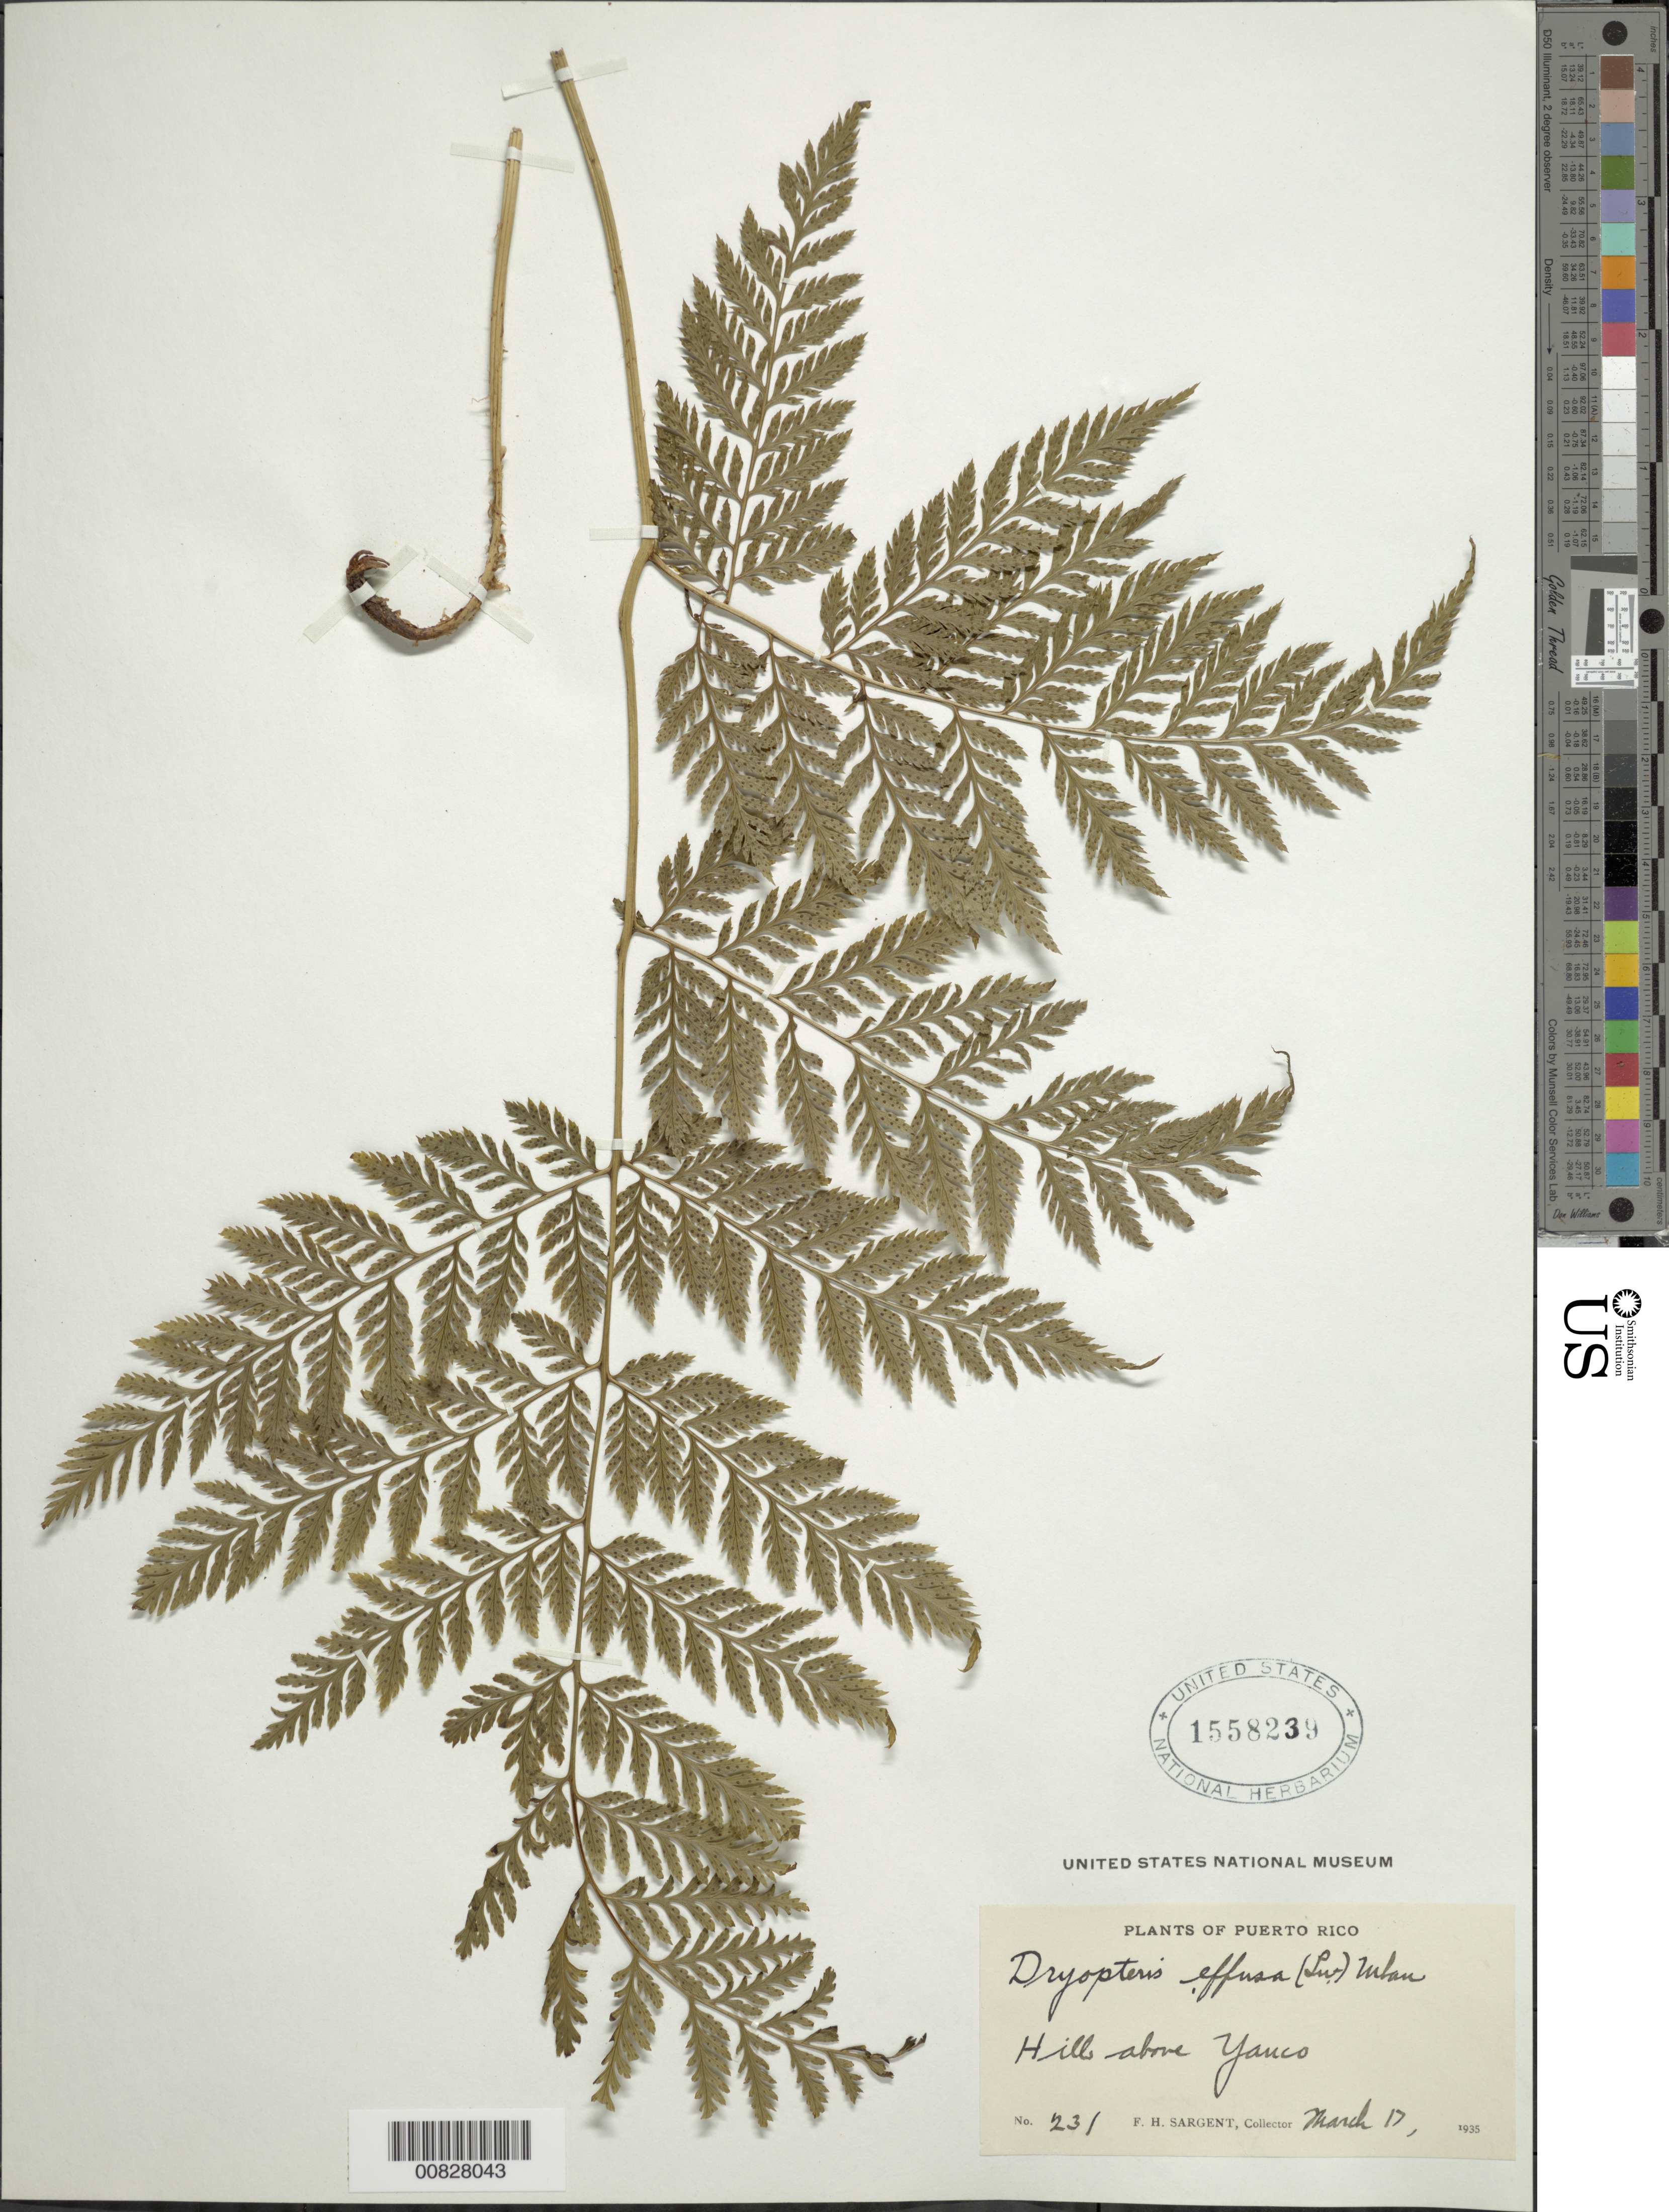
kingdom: Plantae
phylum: Tracheophyta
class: Polypodiopsida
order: Polypodiales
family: Dryopteridaceae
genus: Parapolystichum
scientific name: Parapolystichum effusum var. effusum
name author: (Sw.) Ching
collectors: F. H. Sargent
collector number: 231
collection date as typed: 17 Mar 1935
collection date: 1935-03-17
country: Puerto Rico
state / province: Yauco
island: Puerto Rico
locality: Yauco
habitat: Hills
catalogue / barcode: US 1558239